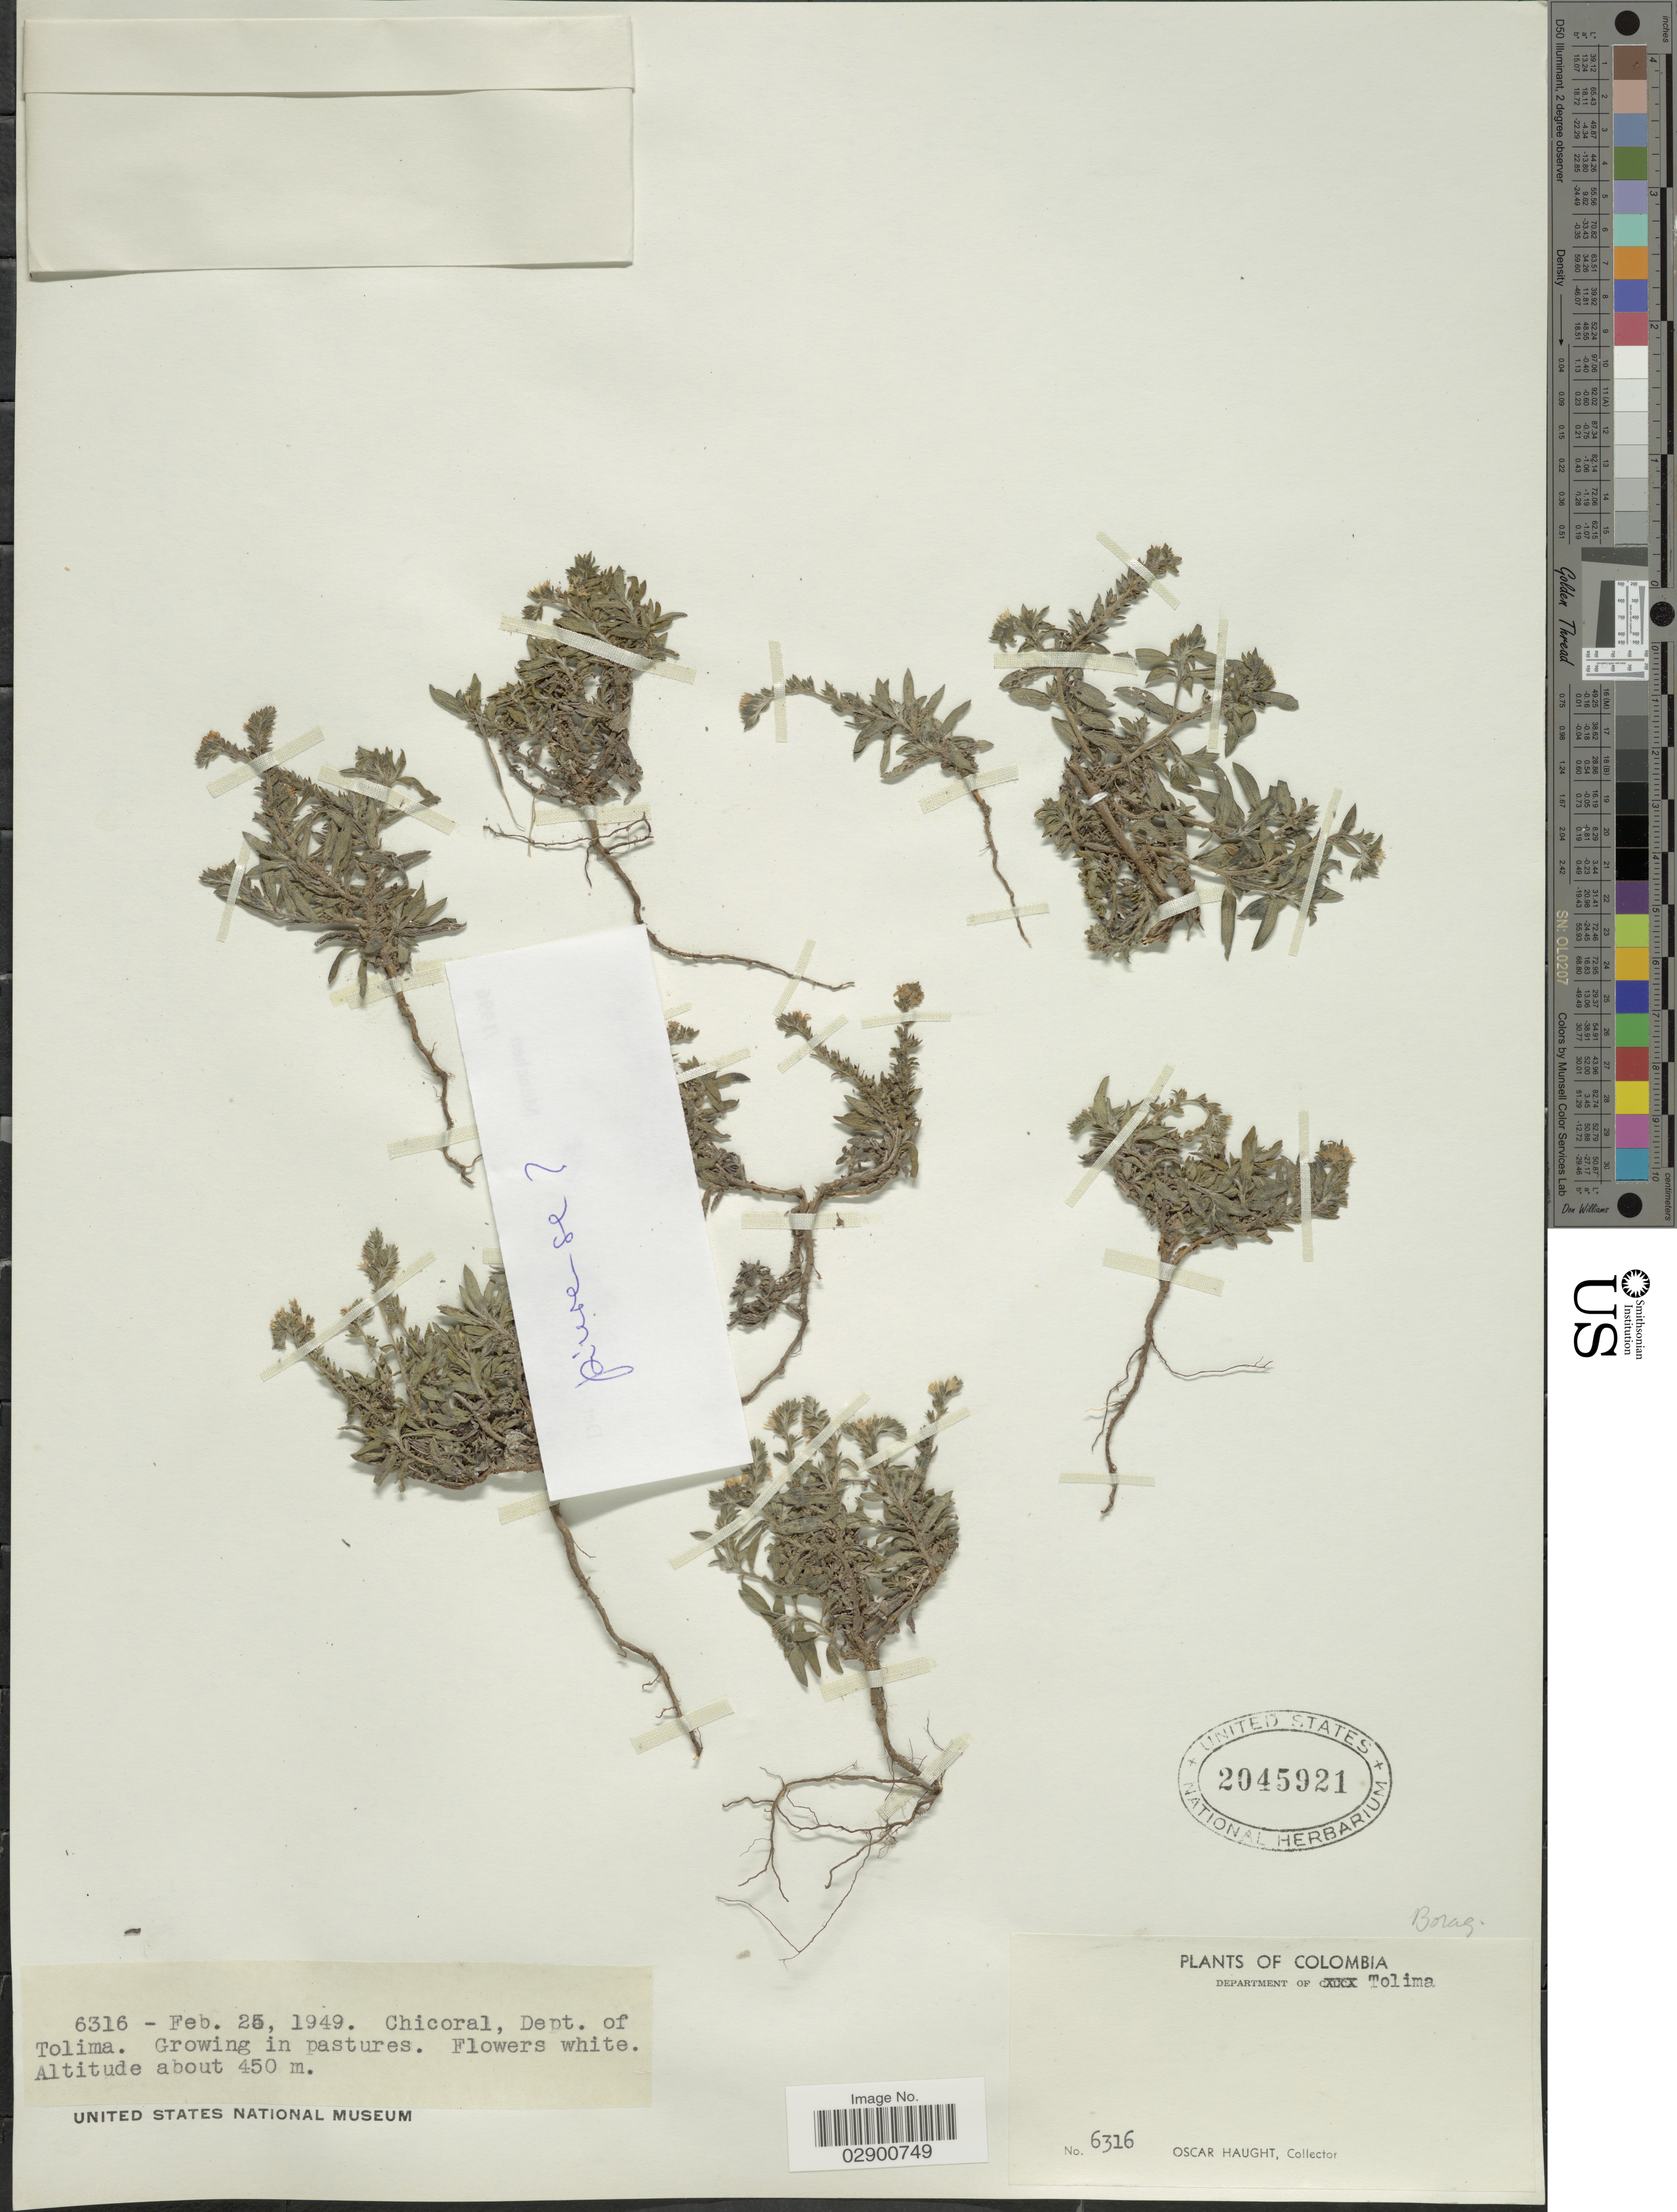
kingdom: Plantae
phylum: Tracheophyta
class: Magnoliopsida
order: Boraginales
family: Heliotropiaceae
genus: Heliotropium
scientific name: Heliotropium sp.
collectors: O. L. Haught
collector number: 6316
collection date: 1949-02-25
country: Colombia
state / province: Tolima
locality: Chicoral, Dept. of Tolima.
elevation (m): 450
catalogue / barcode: US 2045921